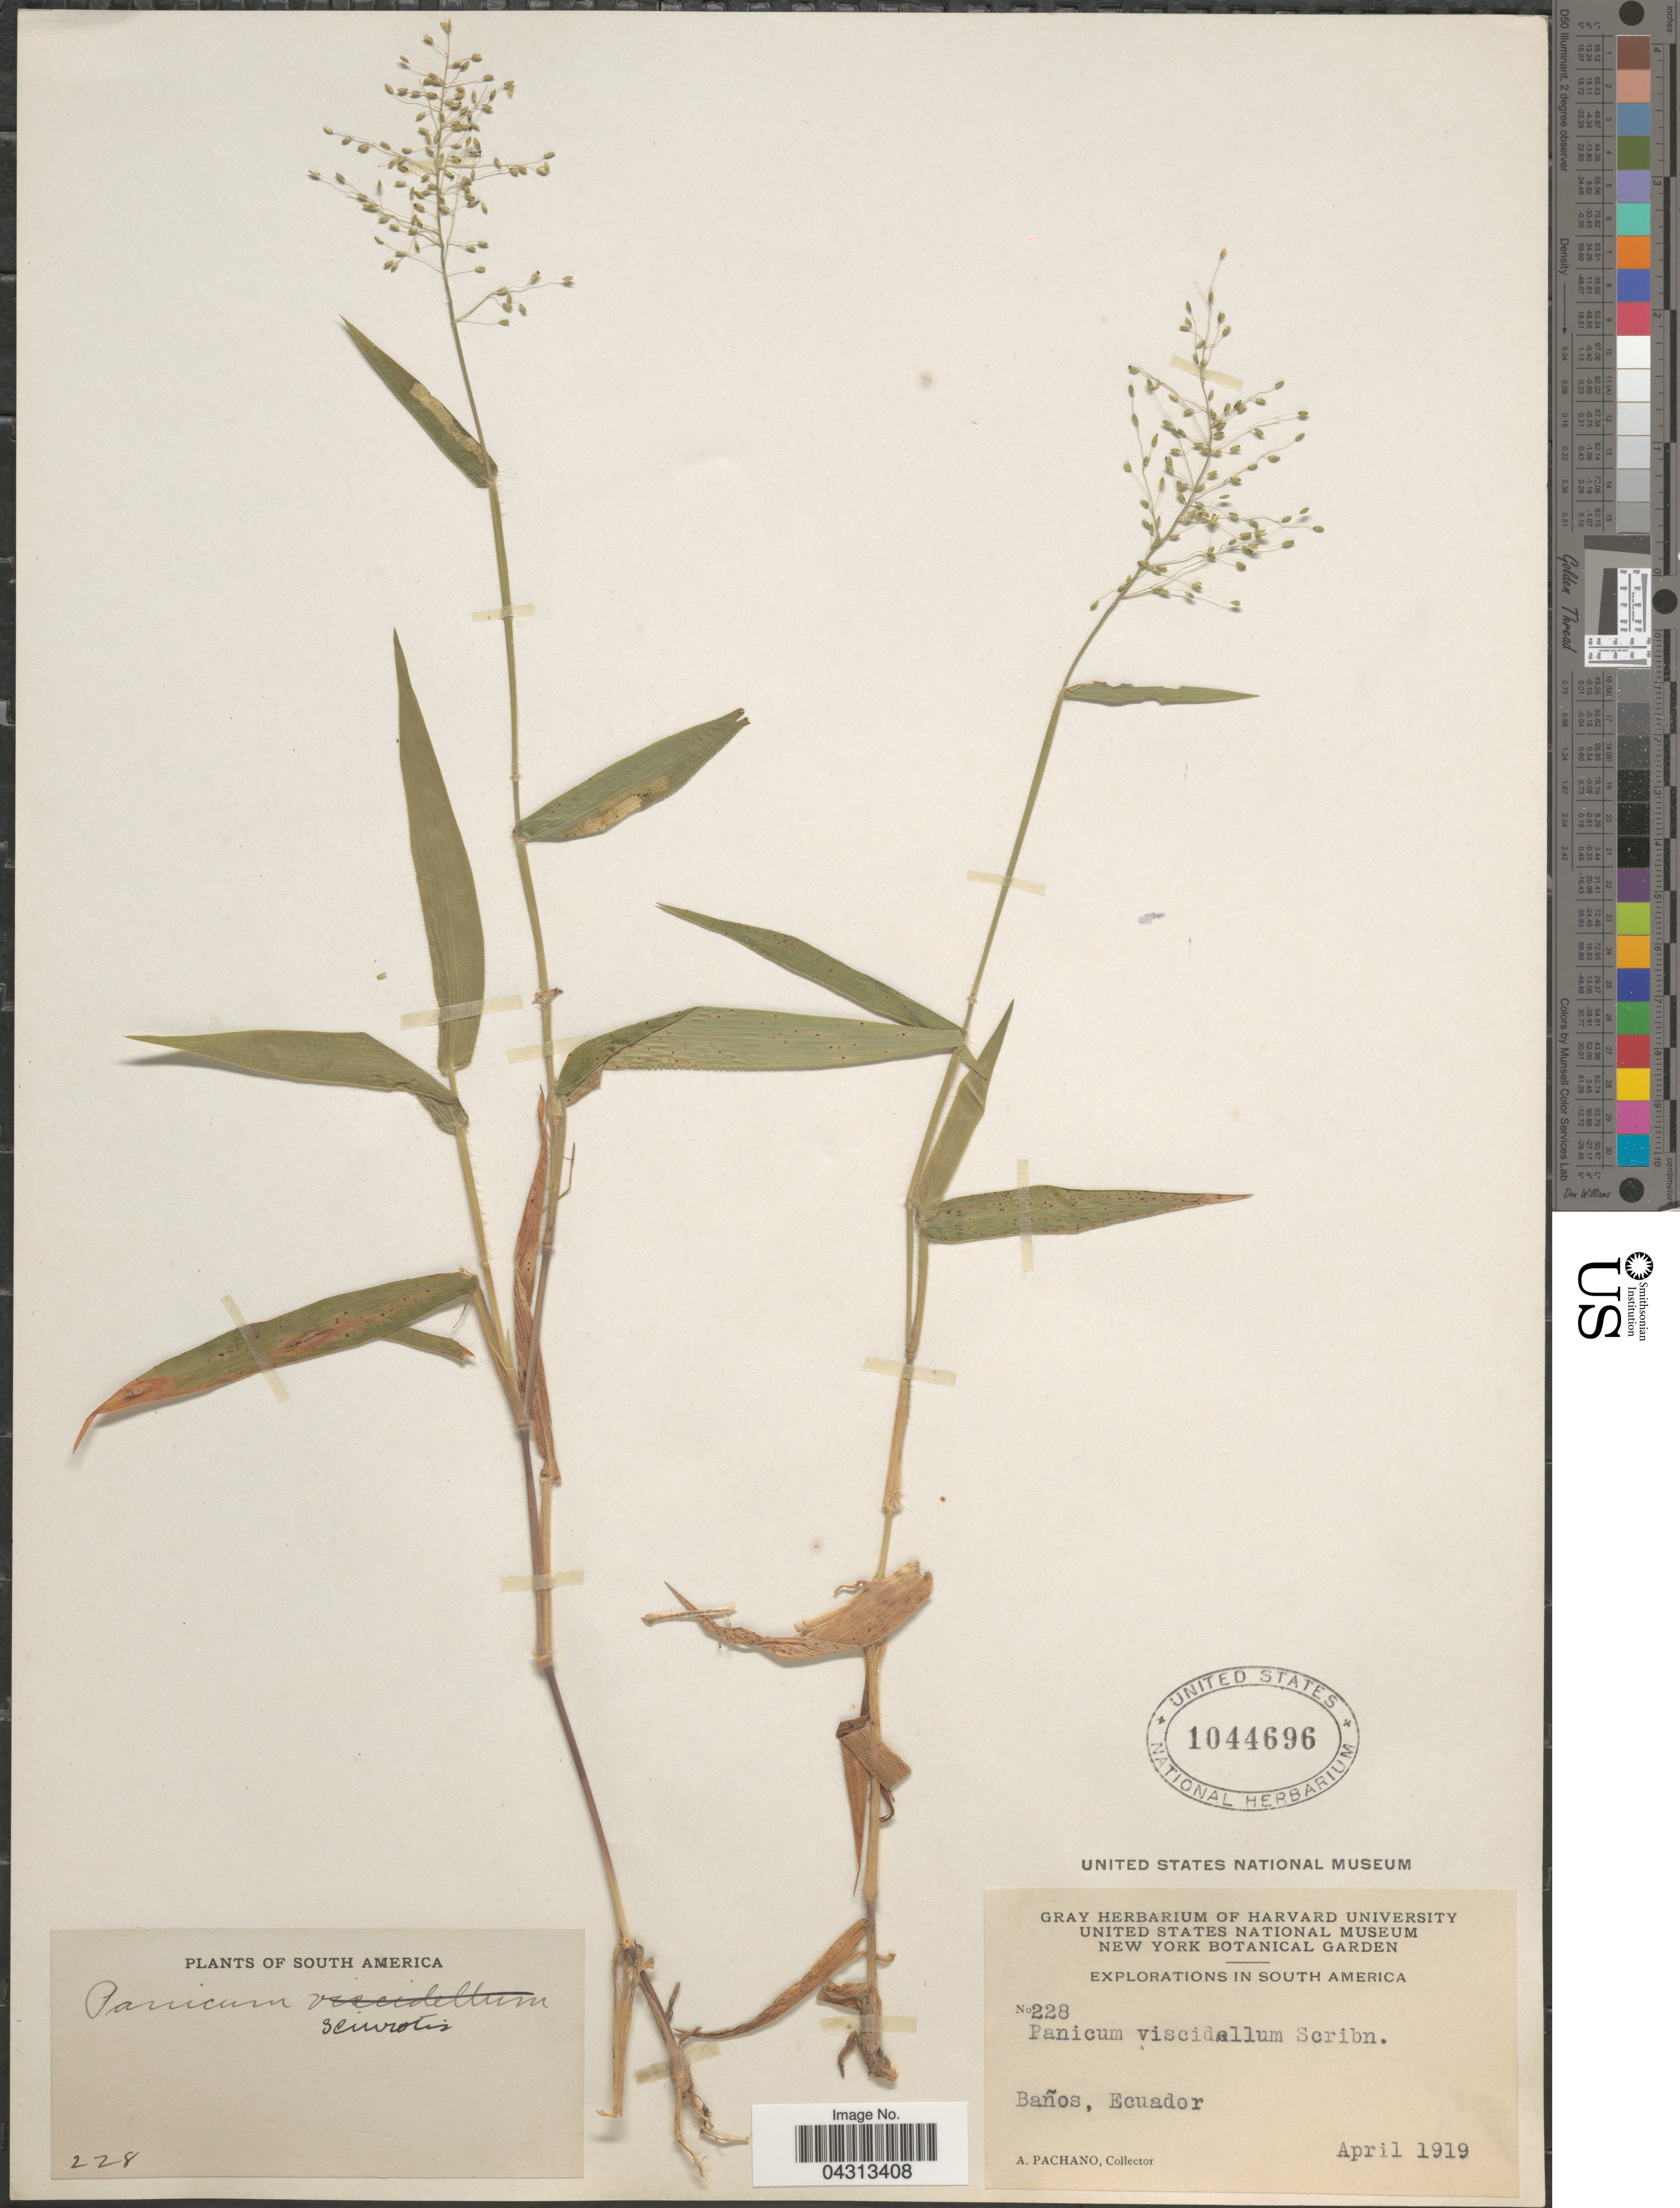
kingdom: Plantae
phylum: Tracheophyta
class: Liliopsida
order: Poales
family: Poaceae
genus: Dichanthelium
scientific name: Dichanthelium viscidellum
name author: (Scribn.) Gould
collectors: A. Pachano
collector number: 228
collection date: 1919-04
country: Ecuador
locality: Explorations in South America. Baños.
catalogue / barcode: US 1044696